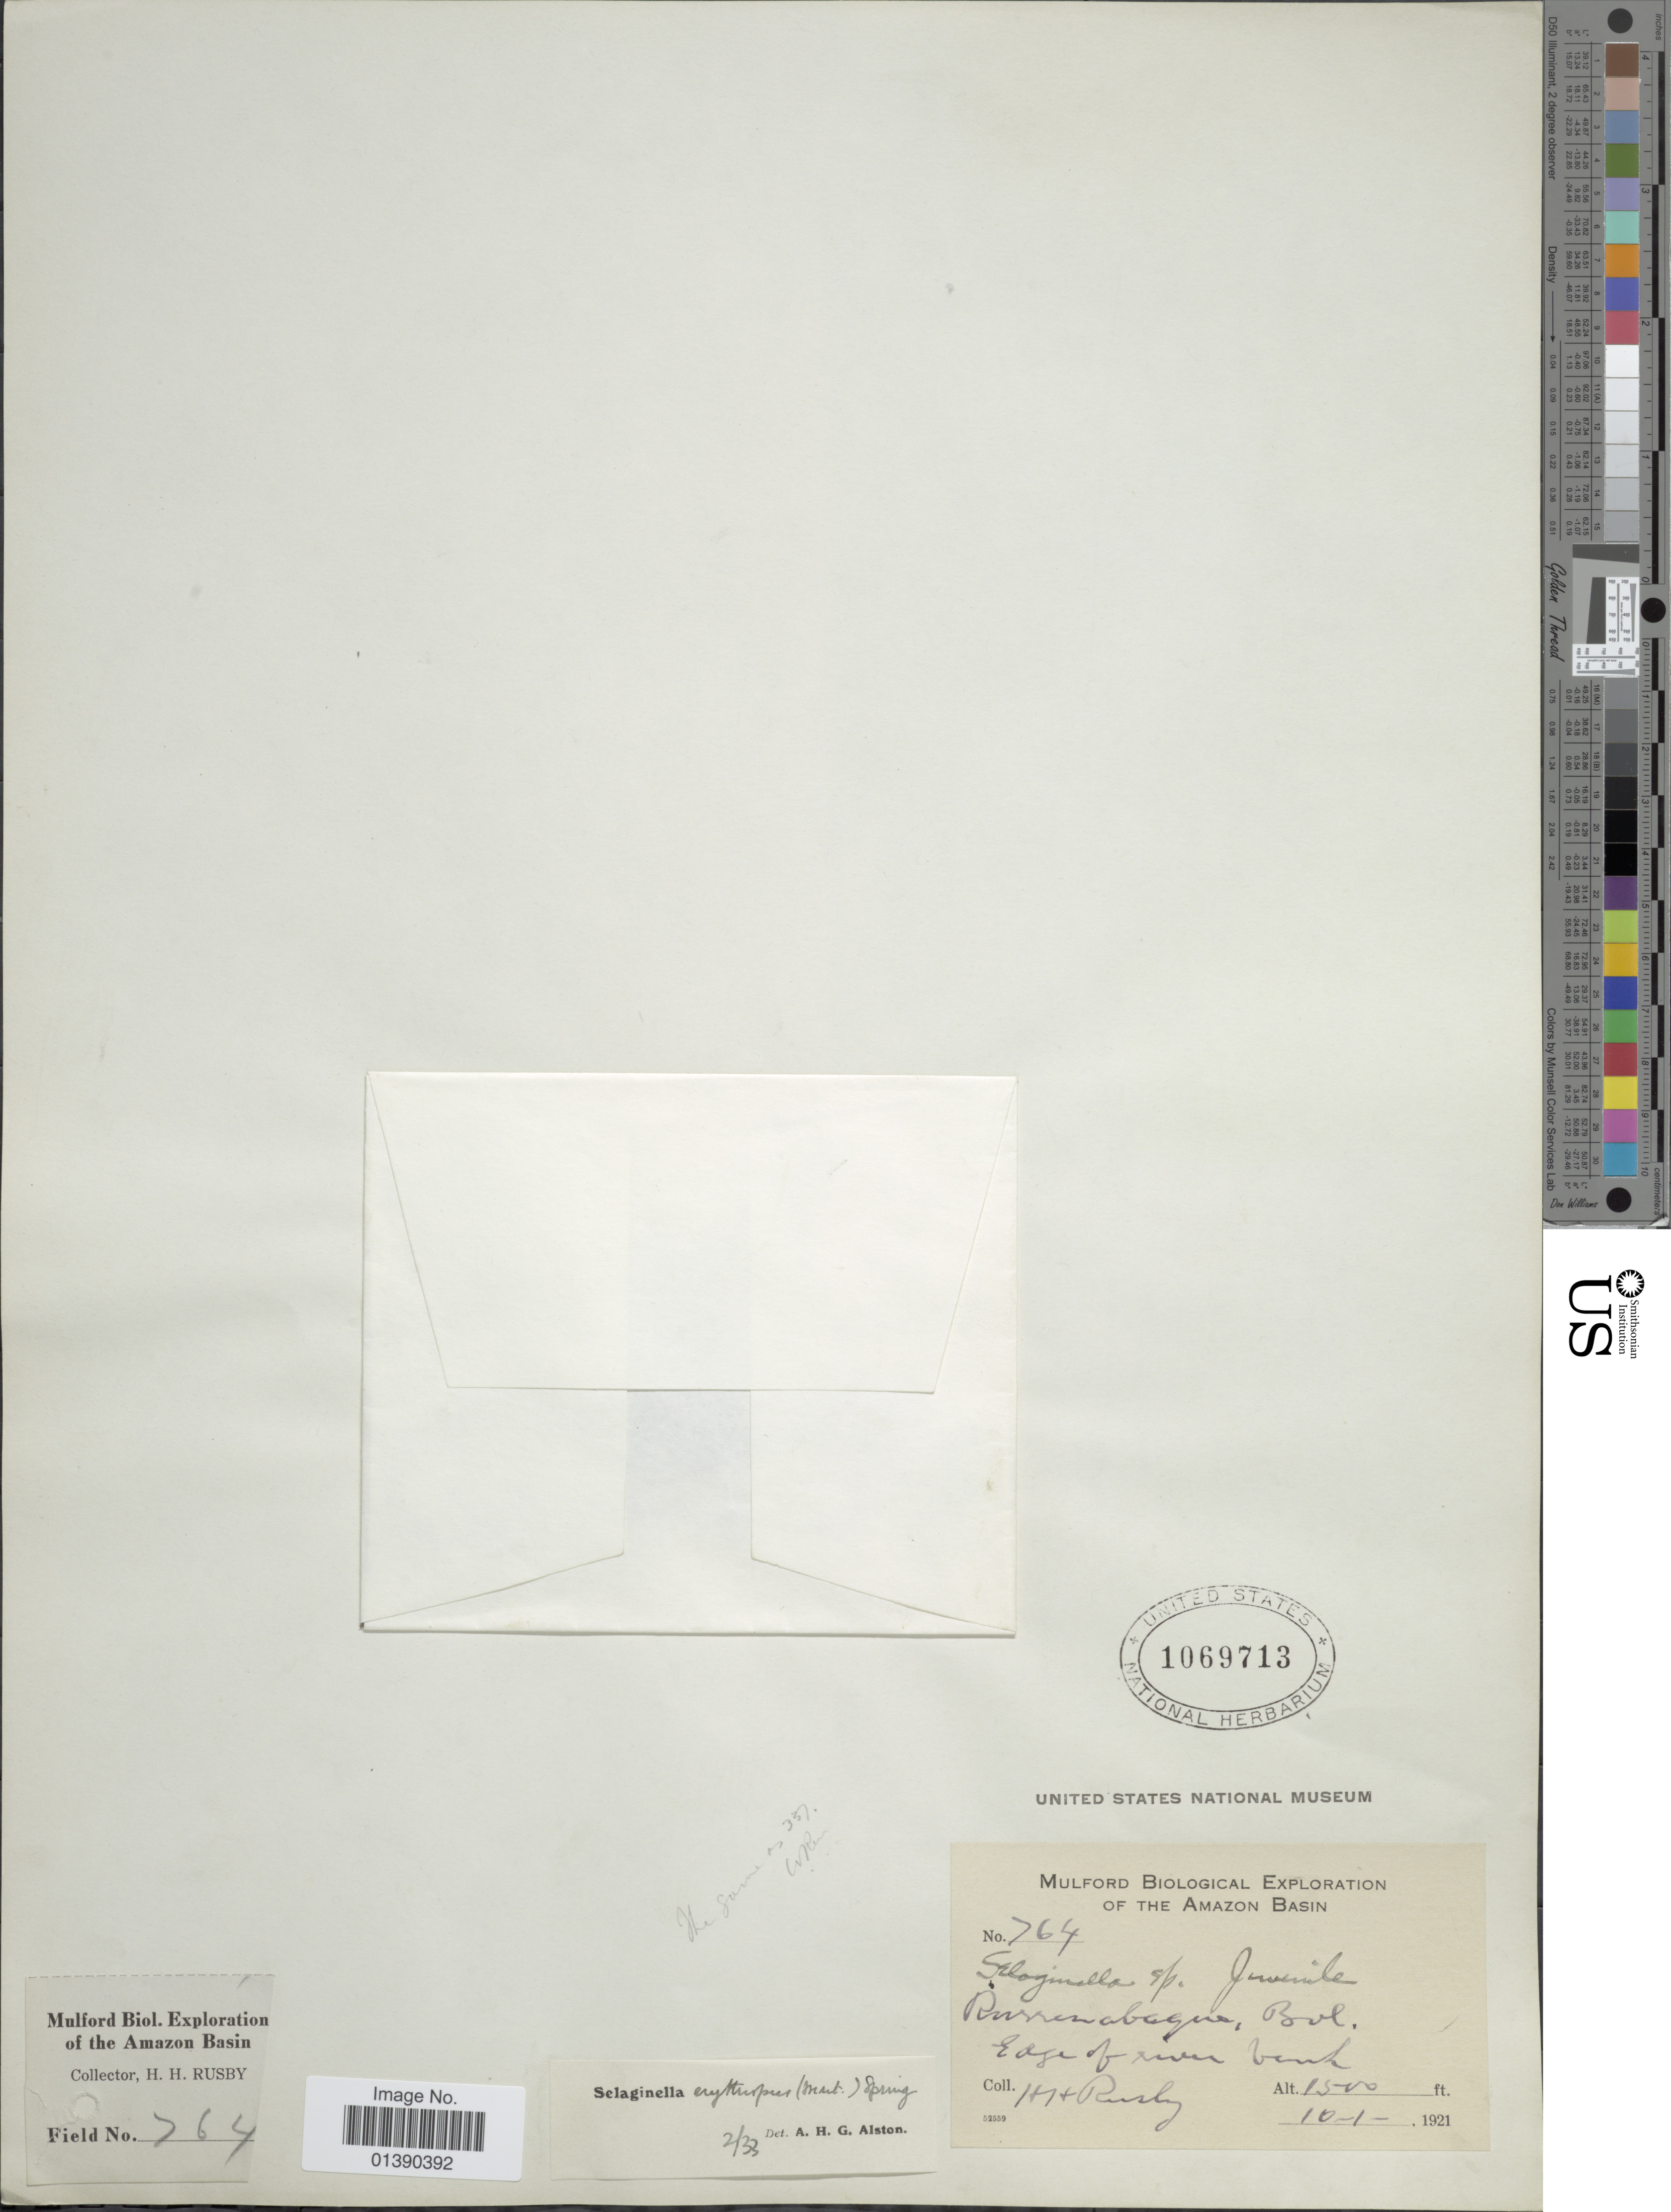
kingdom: Plantae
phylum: Tracheophyta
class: Lycopodiopsida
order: Selaginellales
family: Selaginellaceae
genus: Selaginella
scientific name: Selaginella erythropus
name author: (Mart.) Hieron.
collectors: H. H. Rusby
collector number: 764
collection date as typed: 10-1-1921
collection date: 1921-10-01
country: Bolivia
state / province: Beni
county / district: José Ballivián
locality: Rurrenabaque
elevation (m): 457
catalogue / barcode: US 1069713